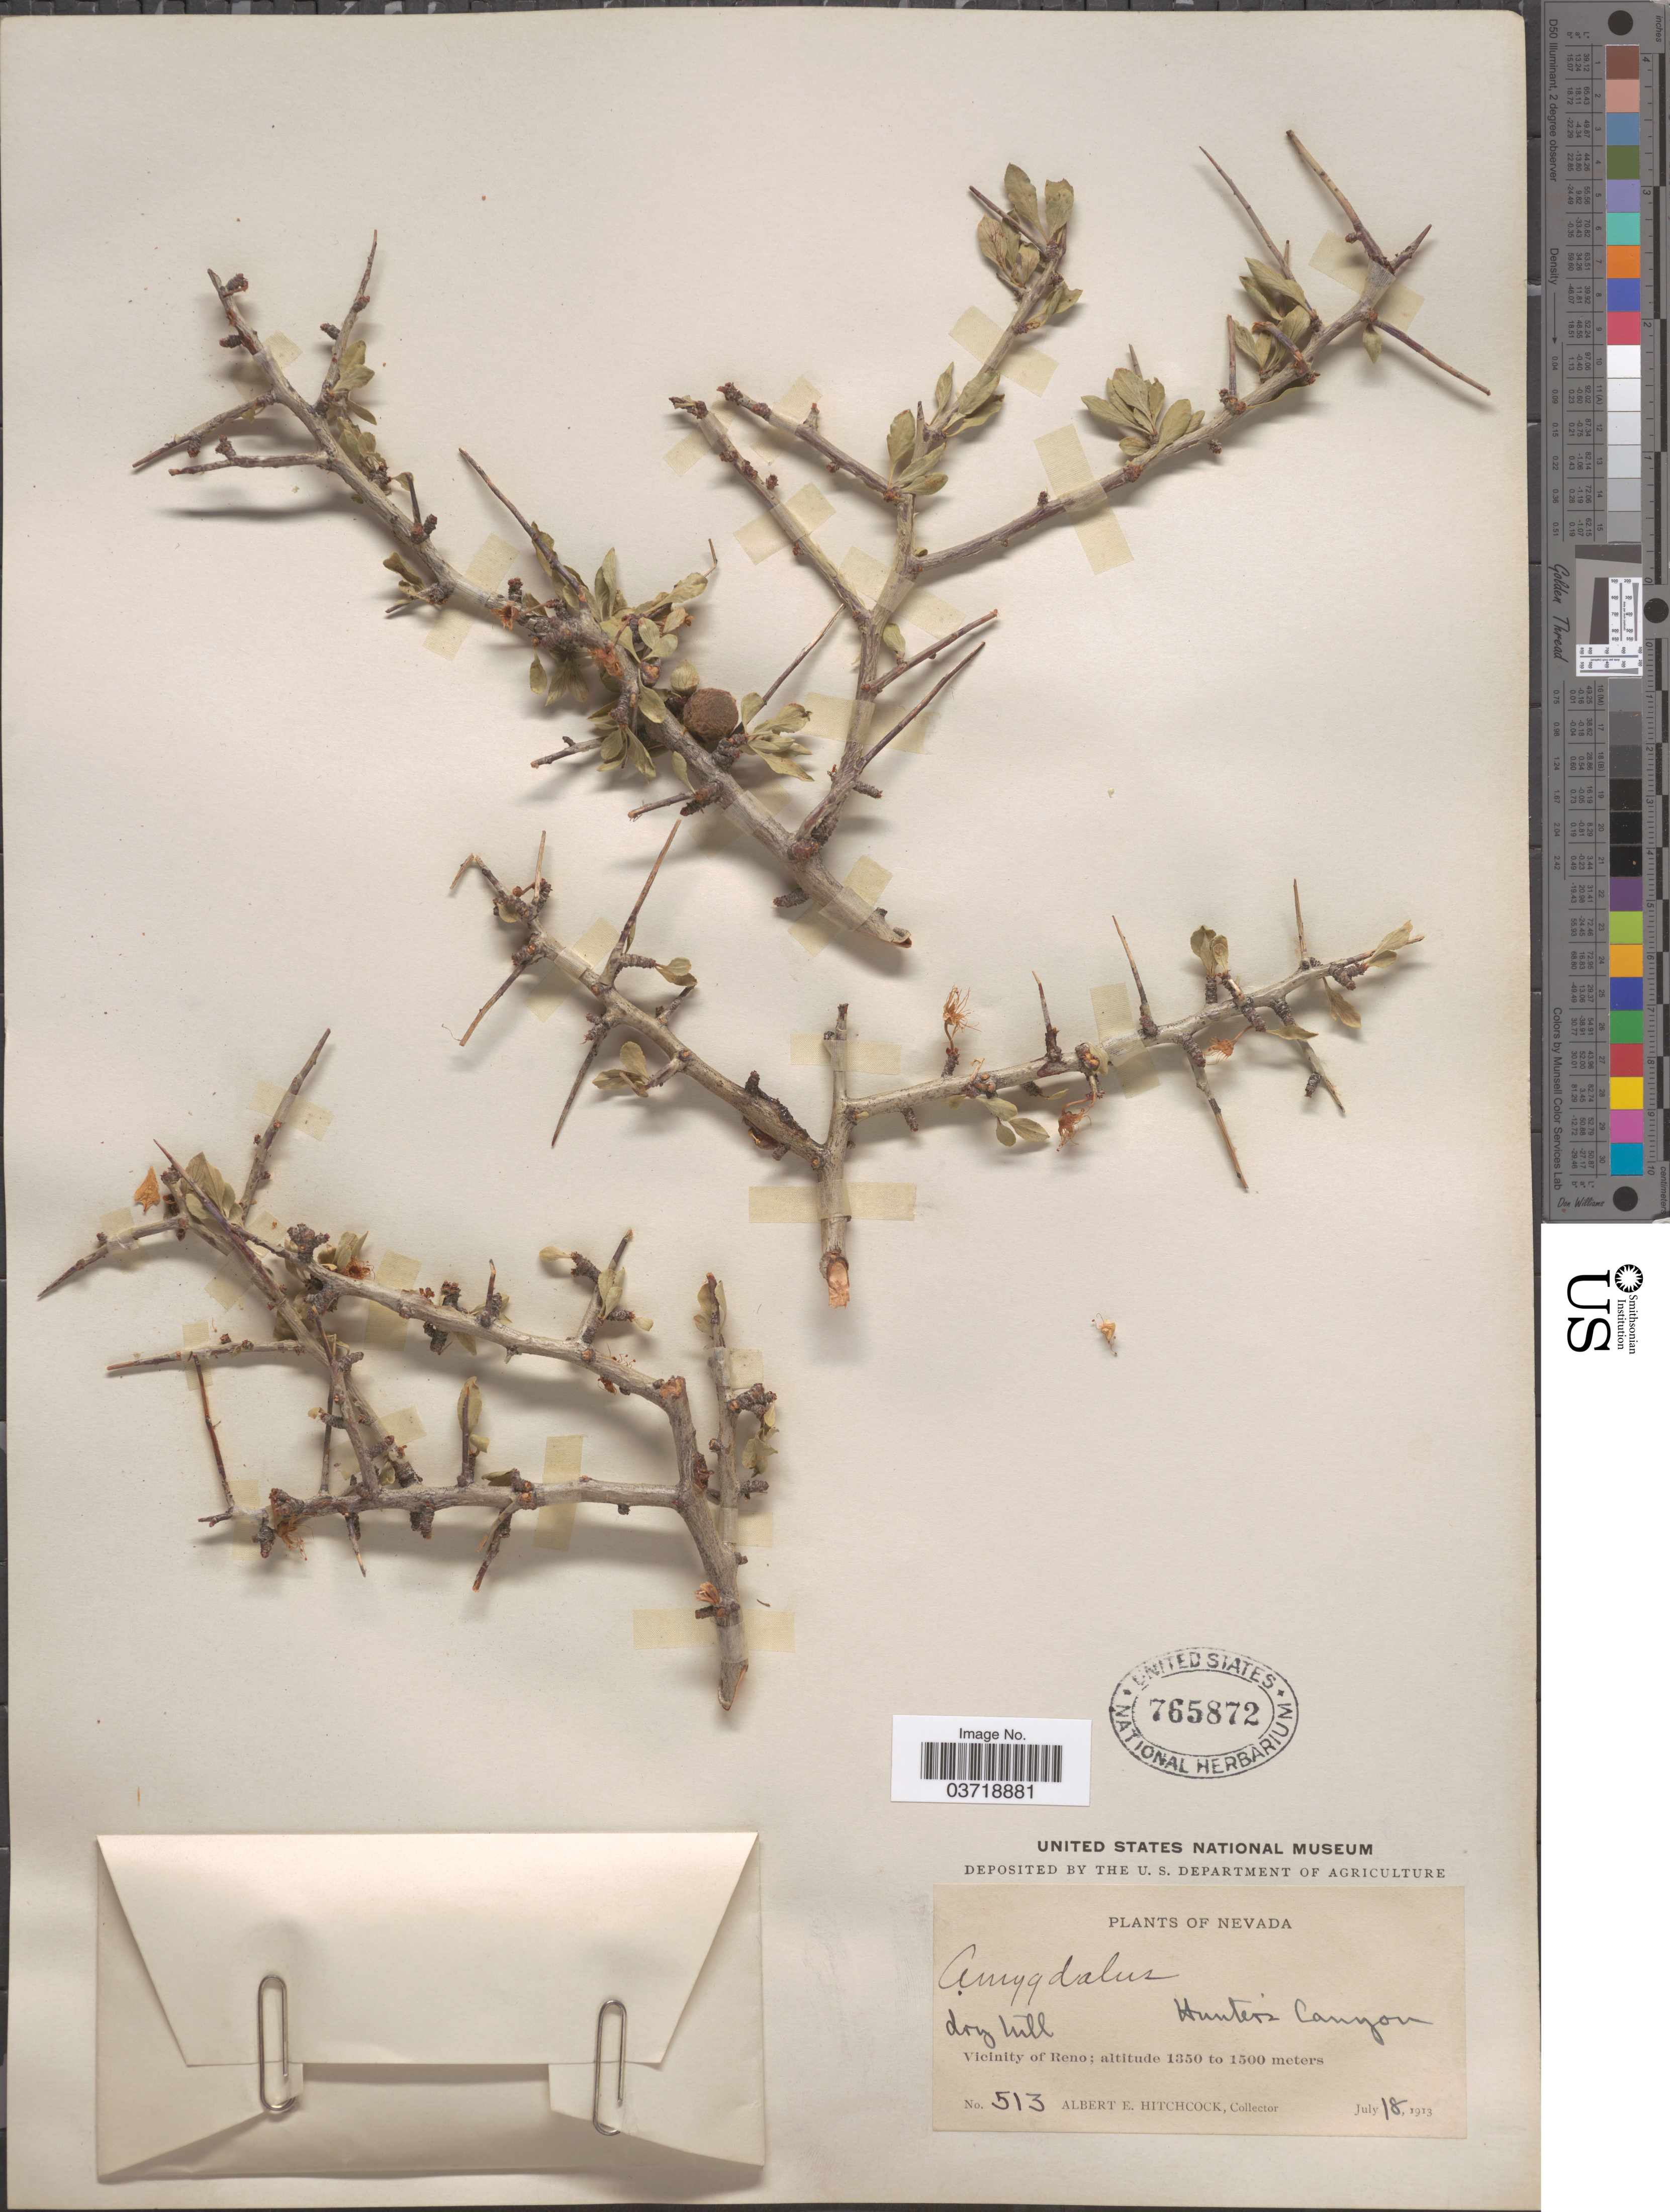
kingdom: Plantae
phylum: Tracheophyta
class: Magnoliopsida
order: Rosales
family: Rosaceae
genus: Prunus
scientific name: Prunus andersonii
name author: A. Gray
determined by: Strong, Mark T., (BOT), Smithsonian Institution - National Museum of Natural History (UNITED STATES)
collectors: A. Hitchcock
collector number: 513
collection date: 1913-07-18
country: United States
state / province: Nevada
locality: Hunter's Canyon. Vicinity of Reno.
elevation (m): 1350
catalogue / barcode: US 765872